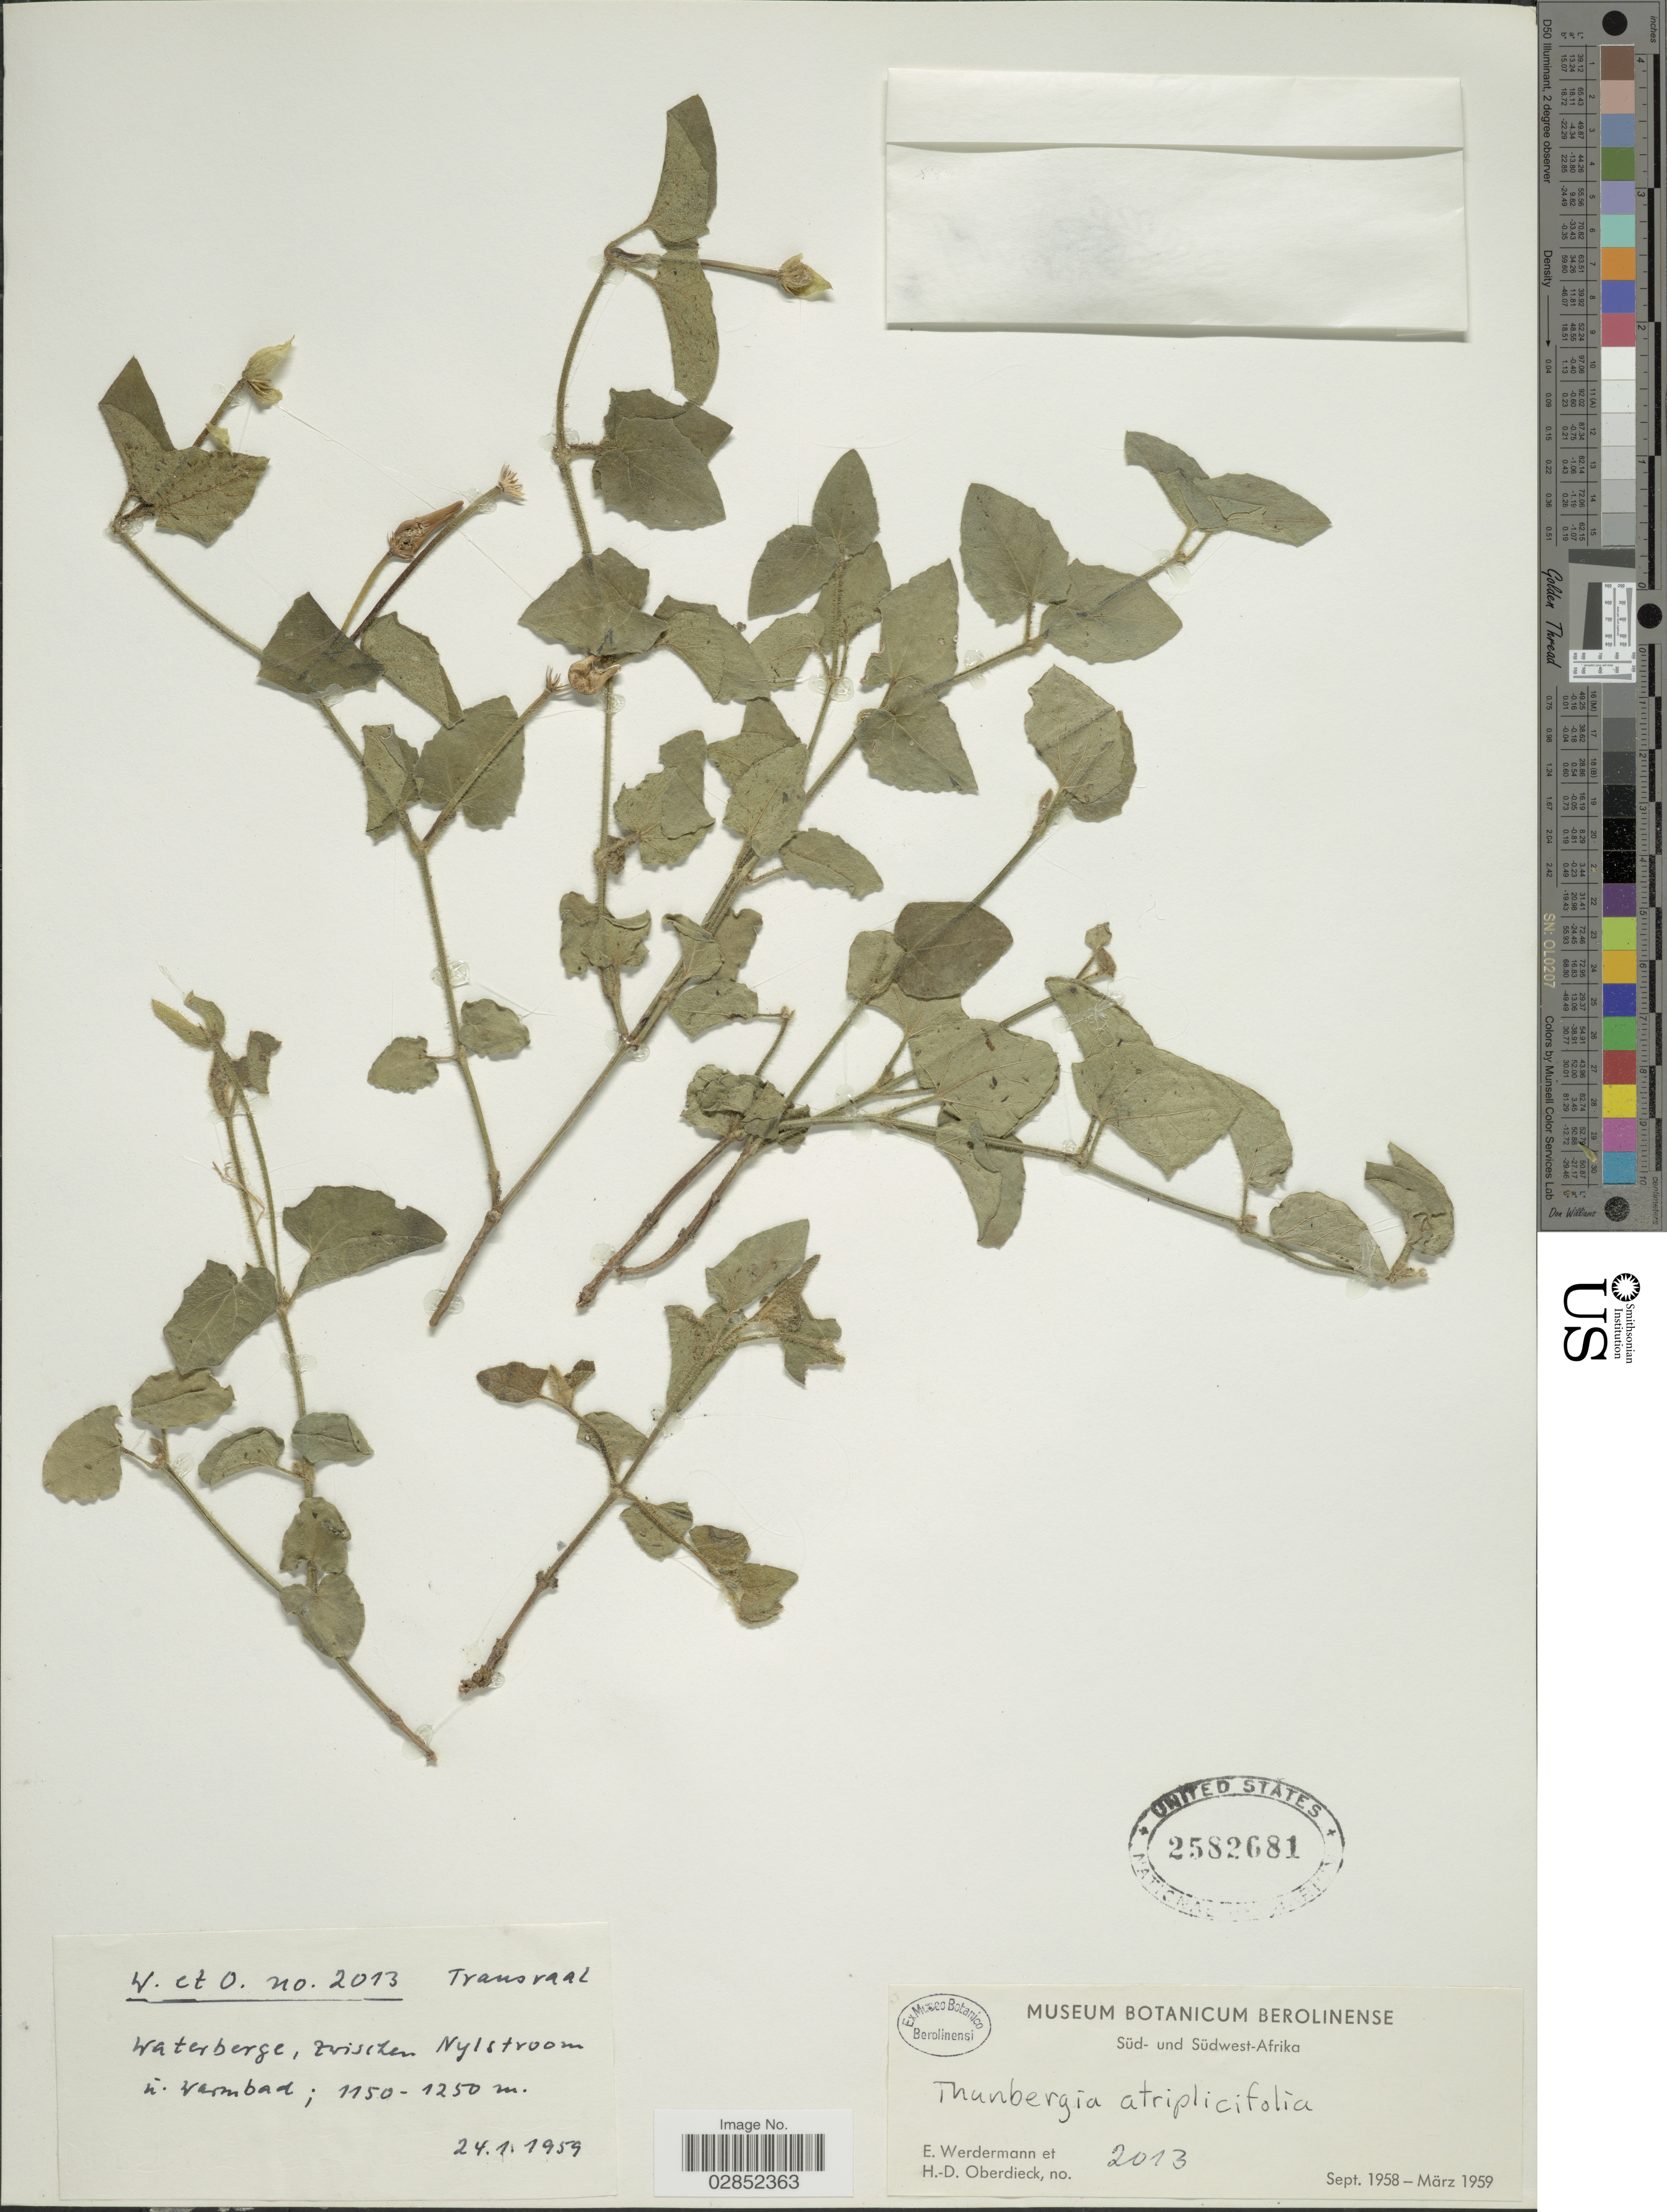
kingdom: Plantae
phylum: Tracheophyta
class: Magnoliopsida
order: Lamiales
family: Acanthaceae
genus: Thunbergia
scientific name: Thunbergia atriplicifolia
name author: E. Mey. ex Nees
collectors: E. Werdermann & H. Oberdieck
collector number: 2013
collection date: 1958-09/1959-03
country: South Africa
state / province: Limpopo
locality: Süd- und Südwest-Afrika, Transvaal, Waterberge, zwischen Nylstroom.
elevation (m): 1150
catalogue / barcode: US 2582681